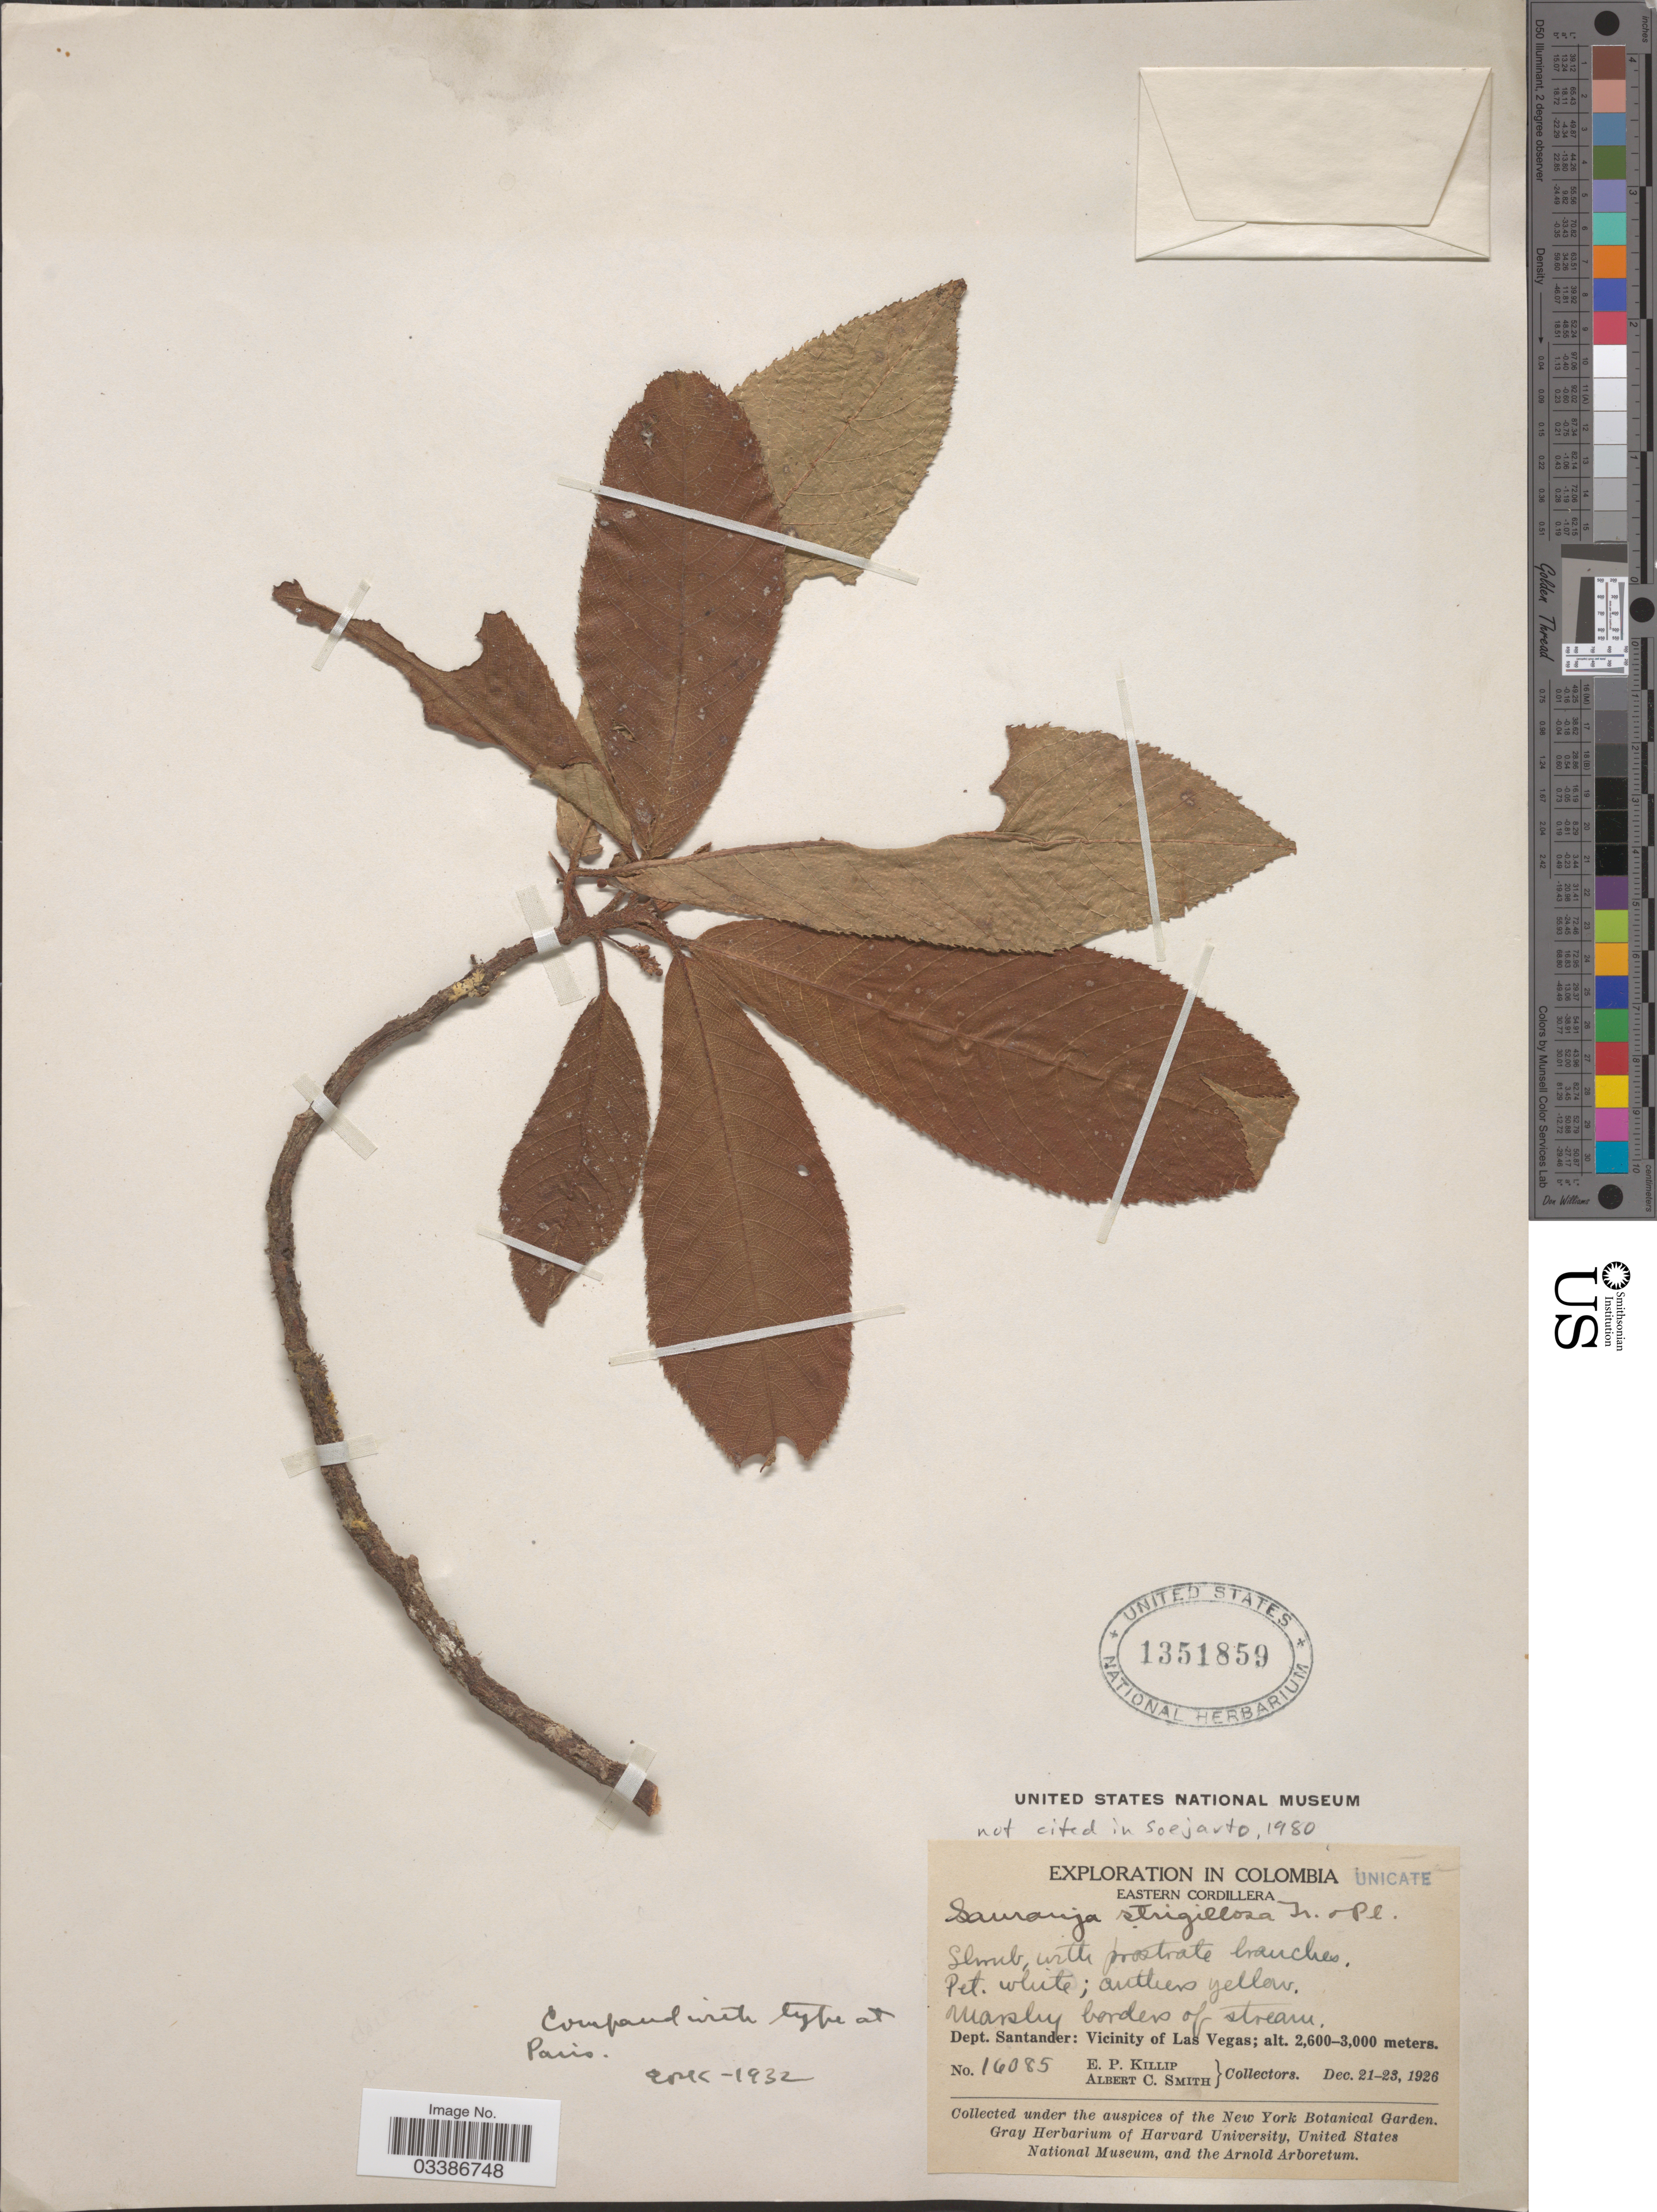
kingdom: Plantae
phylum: Tracheophyta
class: Magnoliopsida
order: Ericales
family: Actinidiaceae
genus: Saurauia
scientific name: Saurauia strigillosa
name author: Triana & Planch.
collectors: E. P. Killip & A. C. Smith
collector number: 16085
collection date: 1926-12-21/1926-12-23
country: Colombia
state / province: Santander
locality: Eastern Cordillera. Dept. Santander: Vicinity of Las Vegas.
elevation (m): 2600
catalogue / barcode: US 1351859